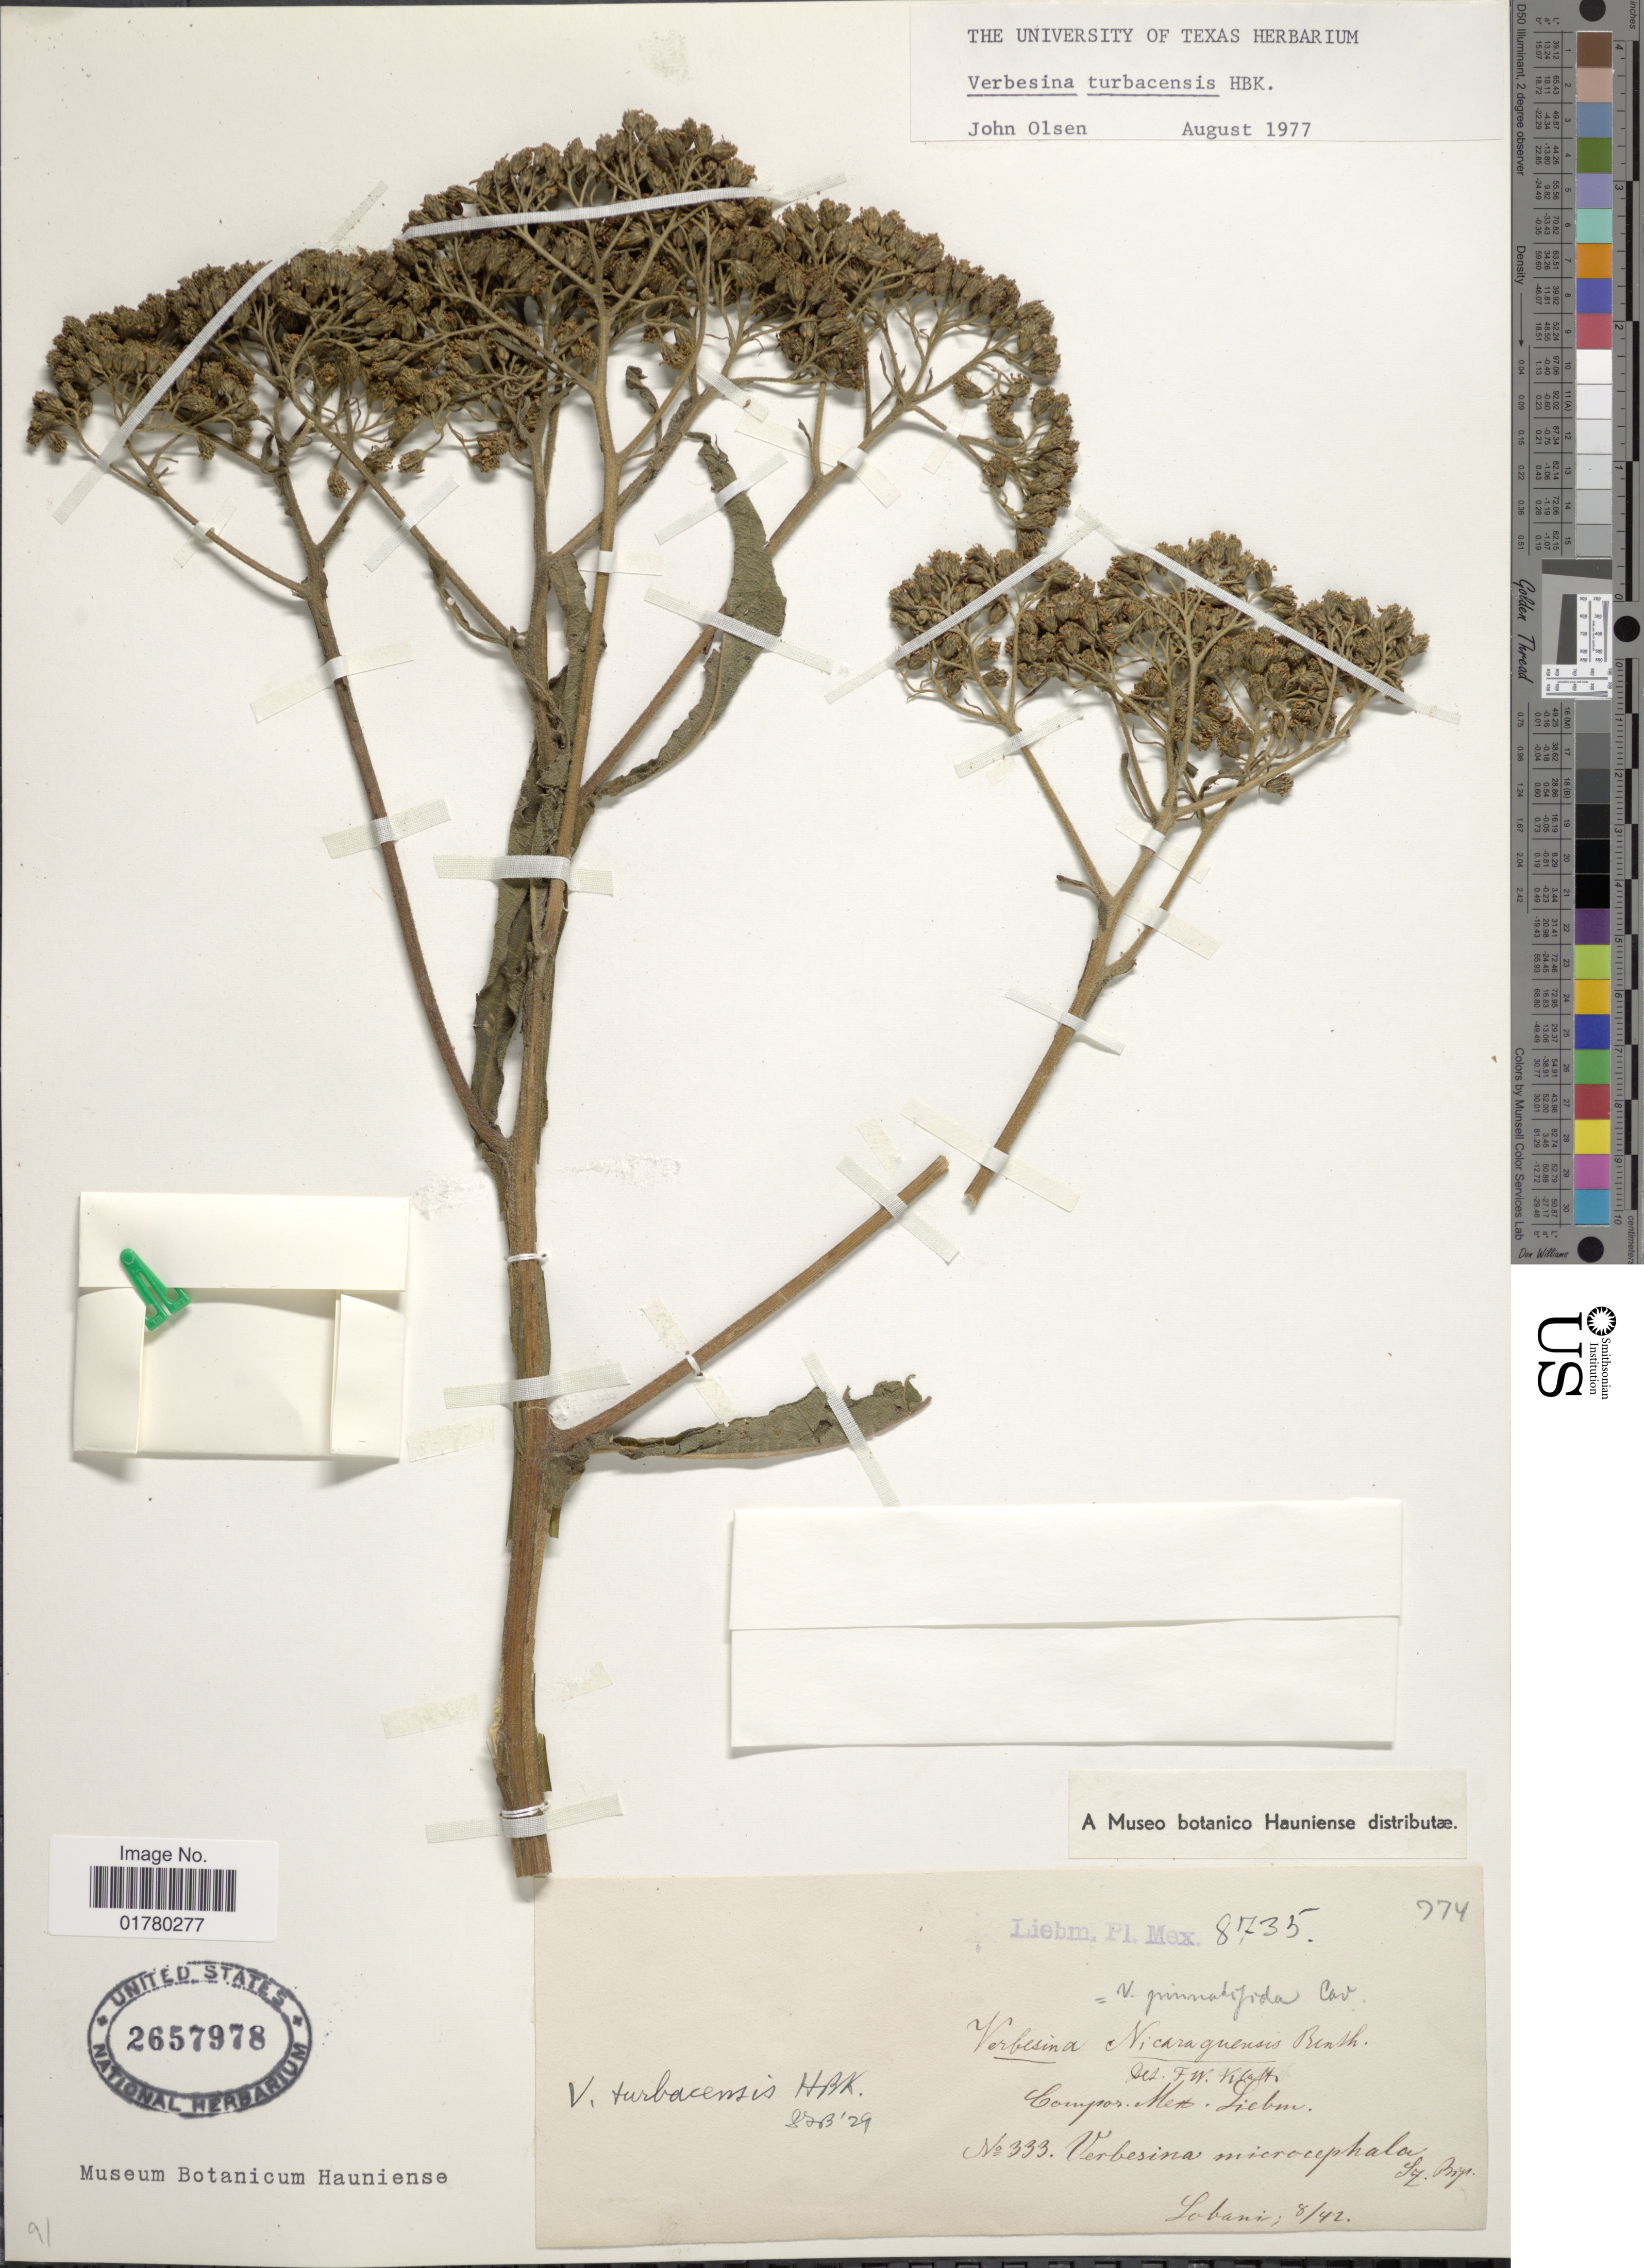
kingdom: Plantae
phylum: Tracheophyta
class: Magnoliopsida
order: Asterales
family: Asteraceae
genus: Verbesina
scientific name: Verbesina turbacensis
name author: Kunth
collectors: Liebmann, --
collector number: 8735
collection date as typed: Transcribed d/m/y: /8/42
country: Mexico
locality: Lobani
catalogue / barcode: US 2657978